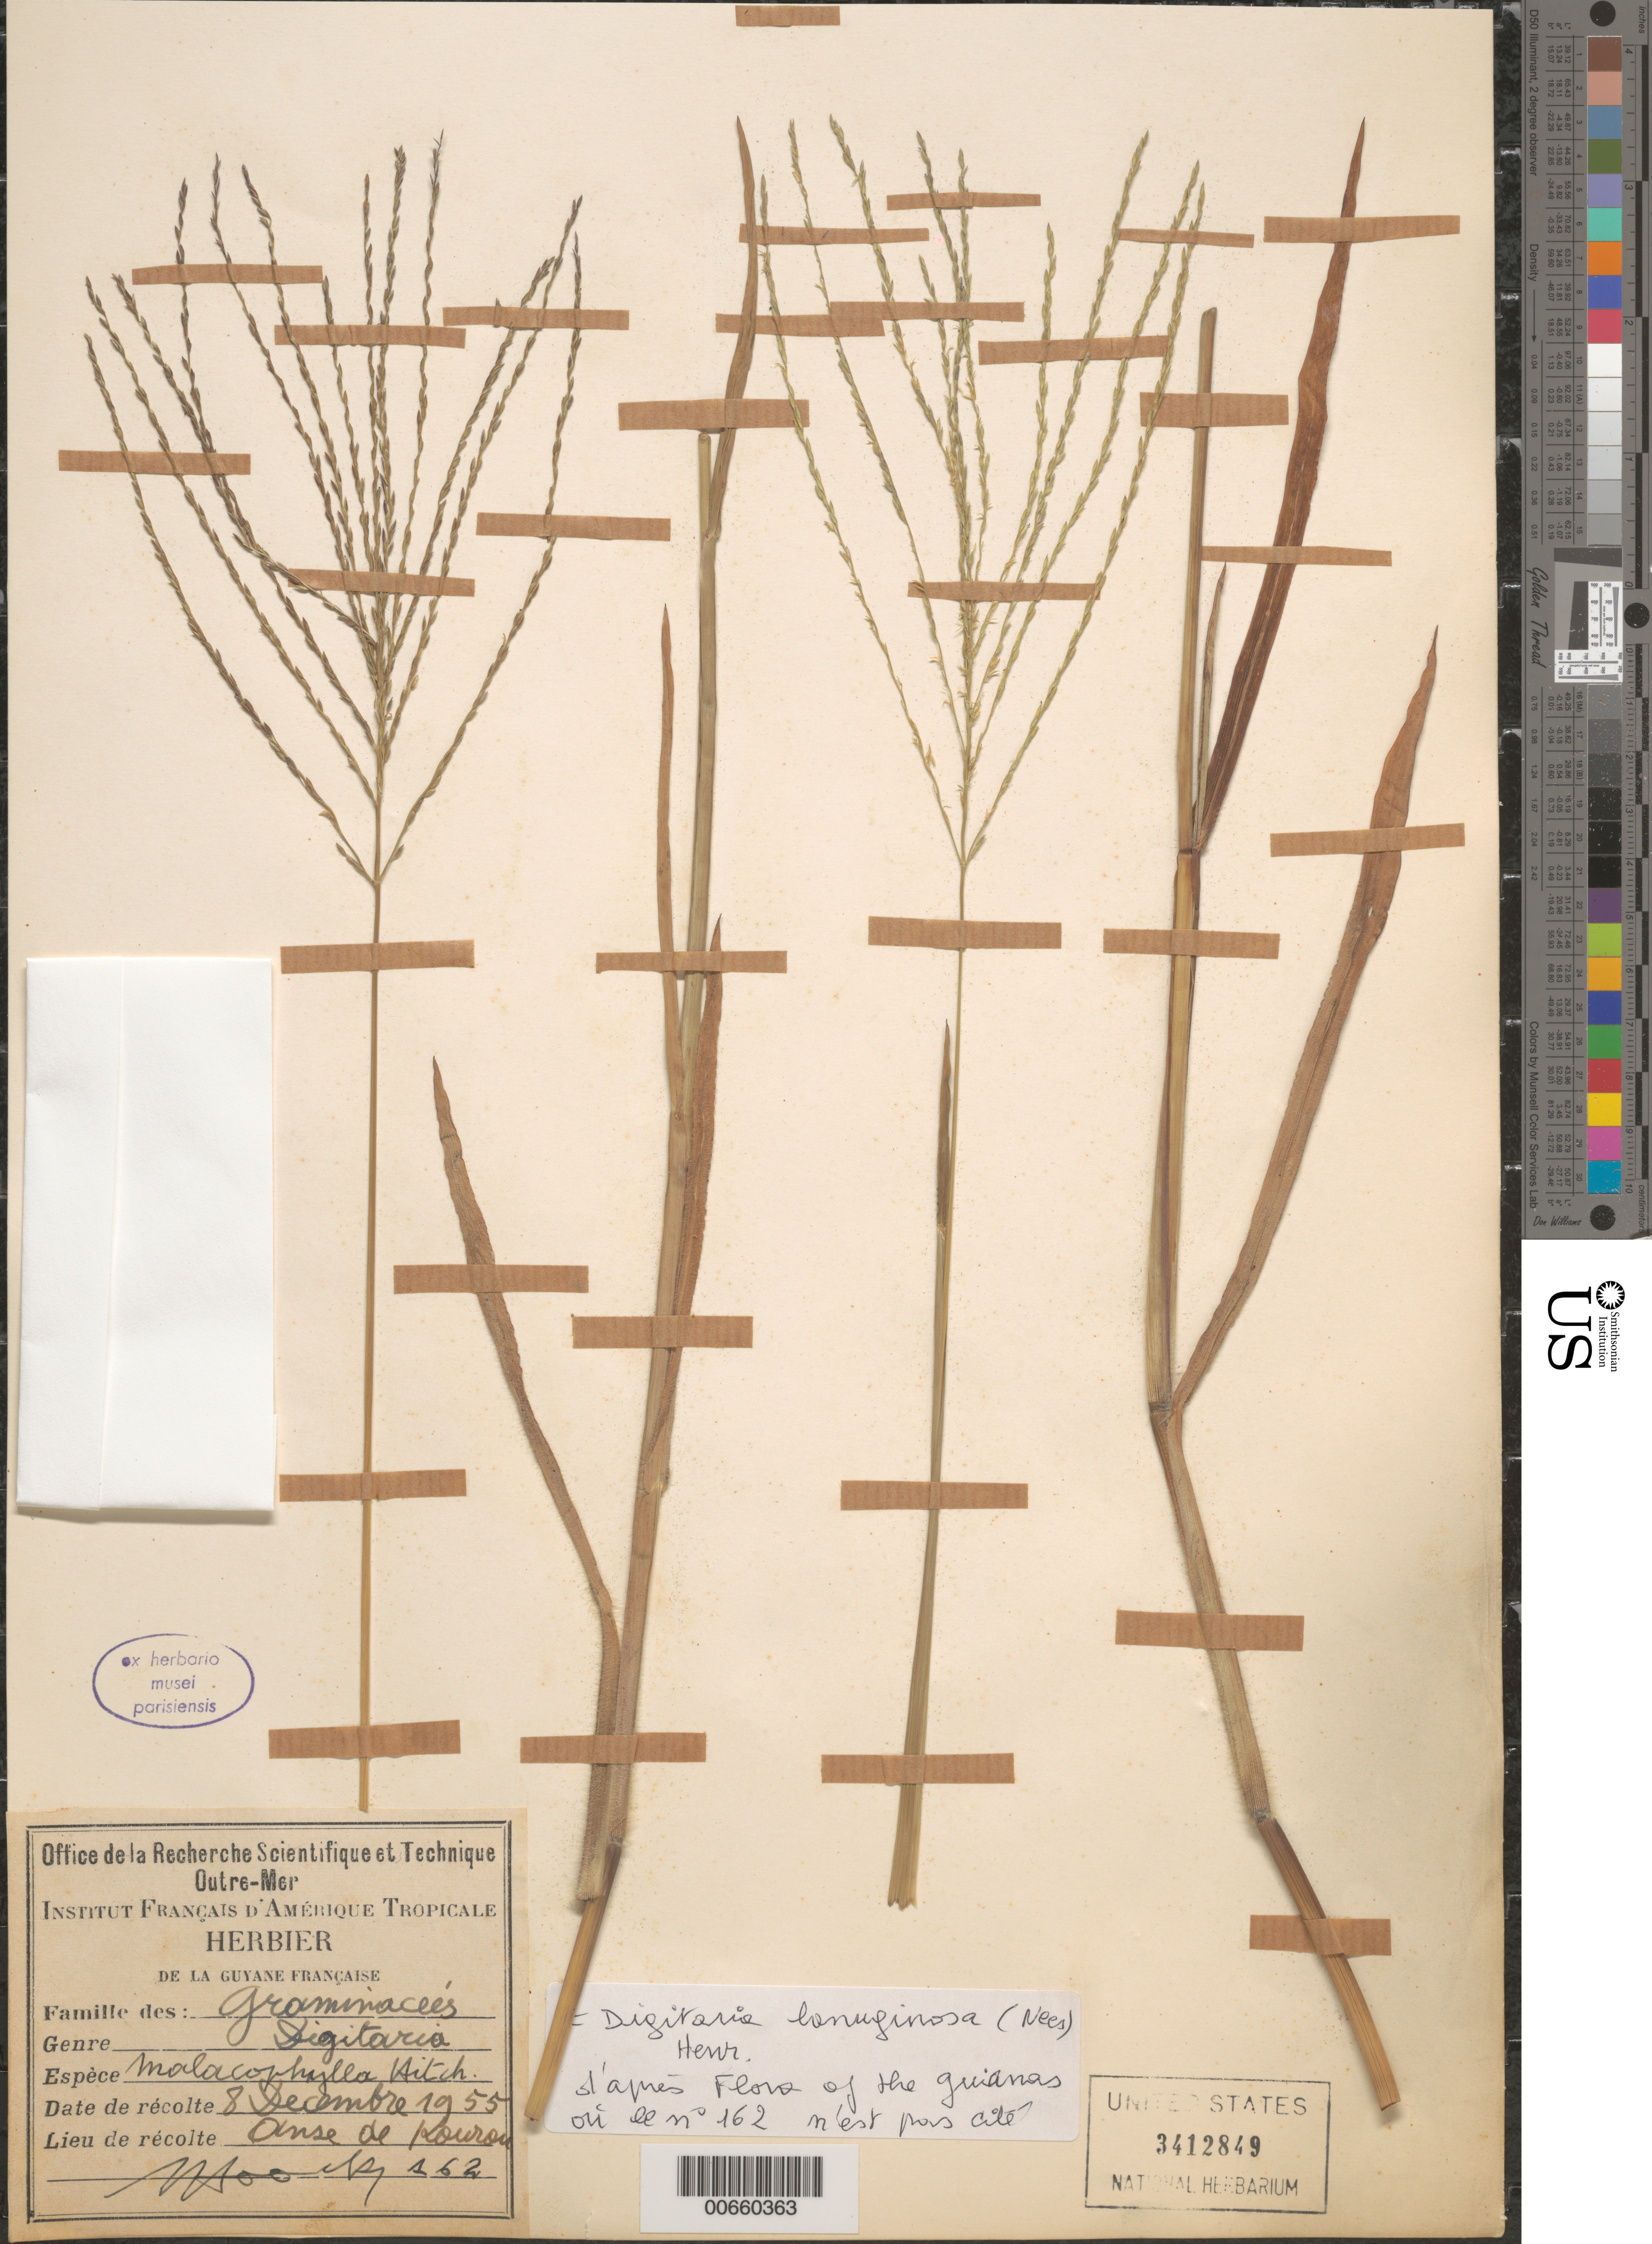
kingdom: Plantae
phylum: Tracheophyta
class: Liliopsida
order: Poales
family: Poaceae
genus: Digitaria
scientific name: Digitaria lanuginosa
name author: (Nees) Henr.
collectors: J. Hoock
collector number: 162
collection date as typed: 8-Dec-55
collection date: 1955-12-08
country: French Guiana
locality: Anse de Kourou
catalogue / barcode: US 3412849